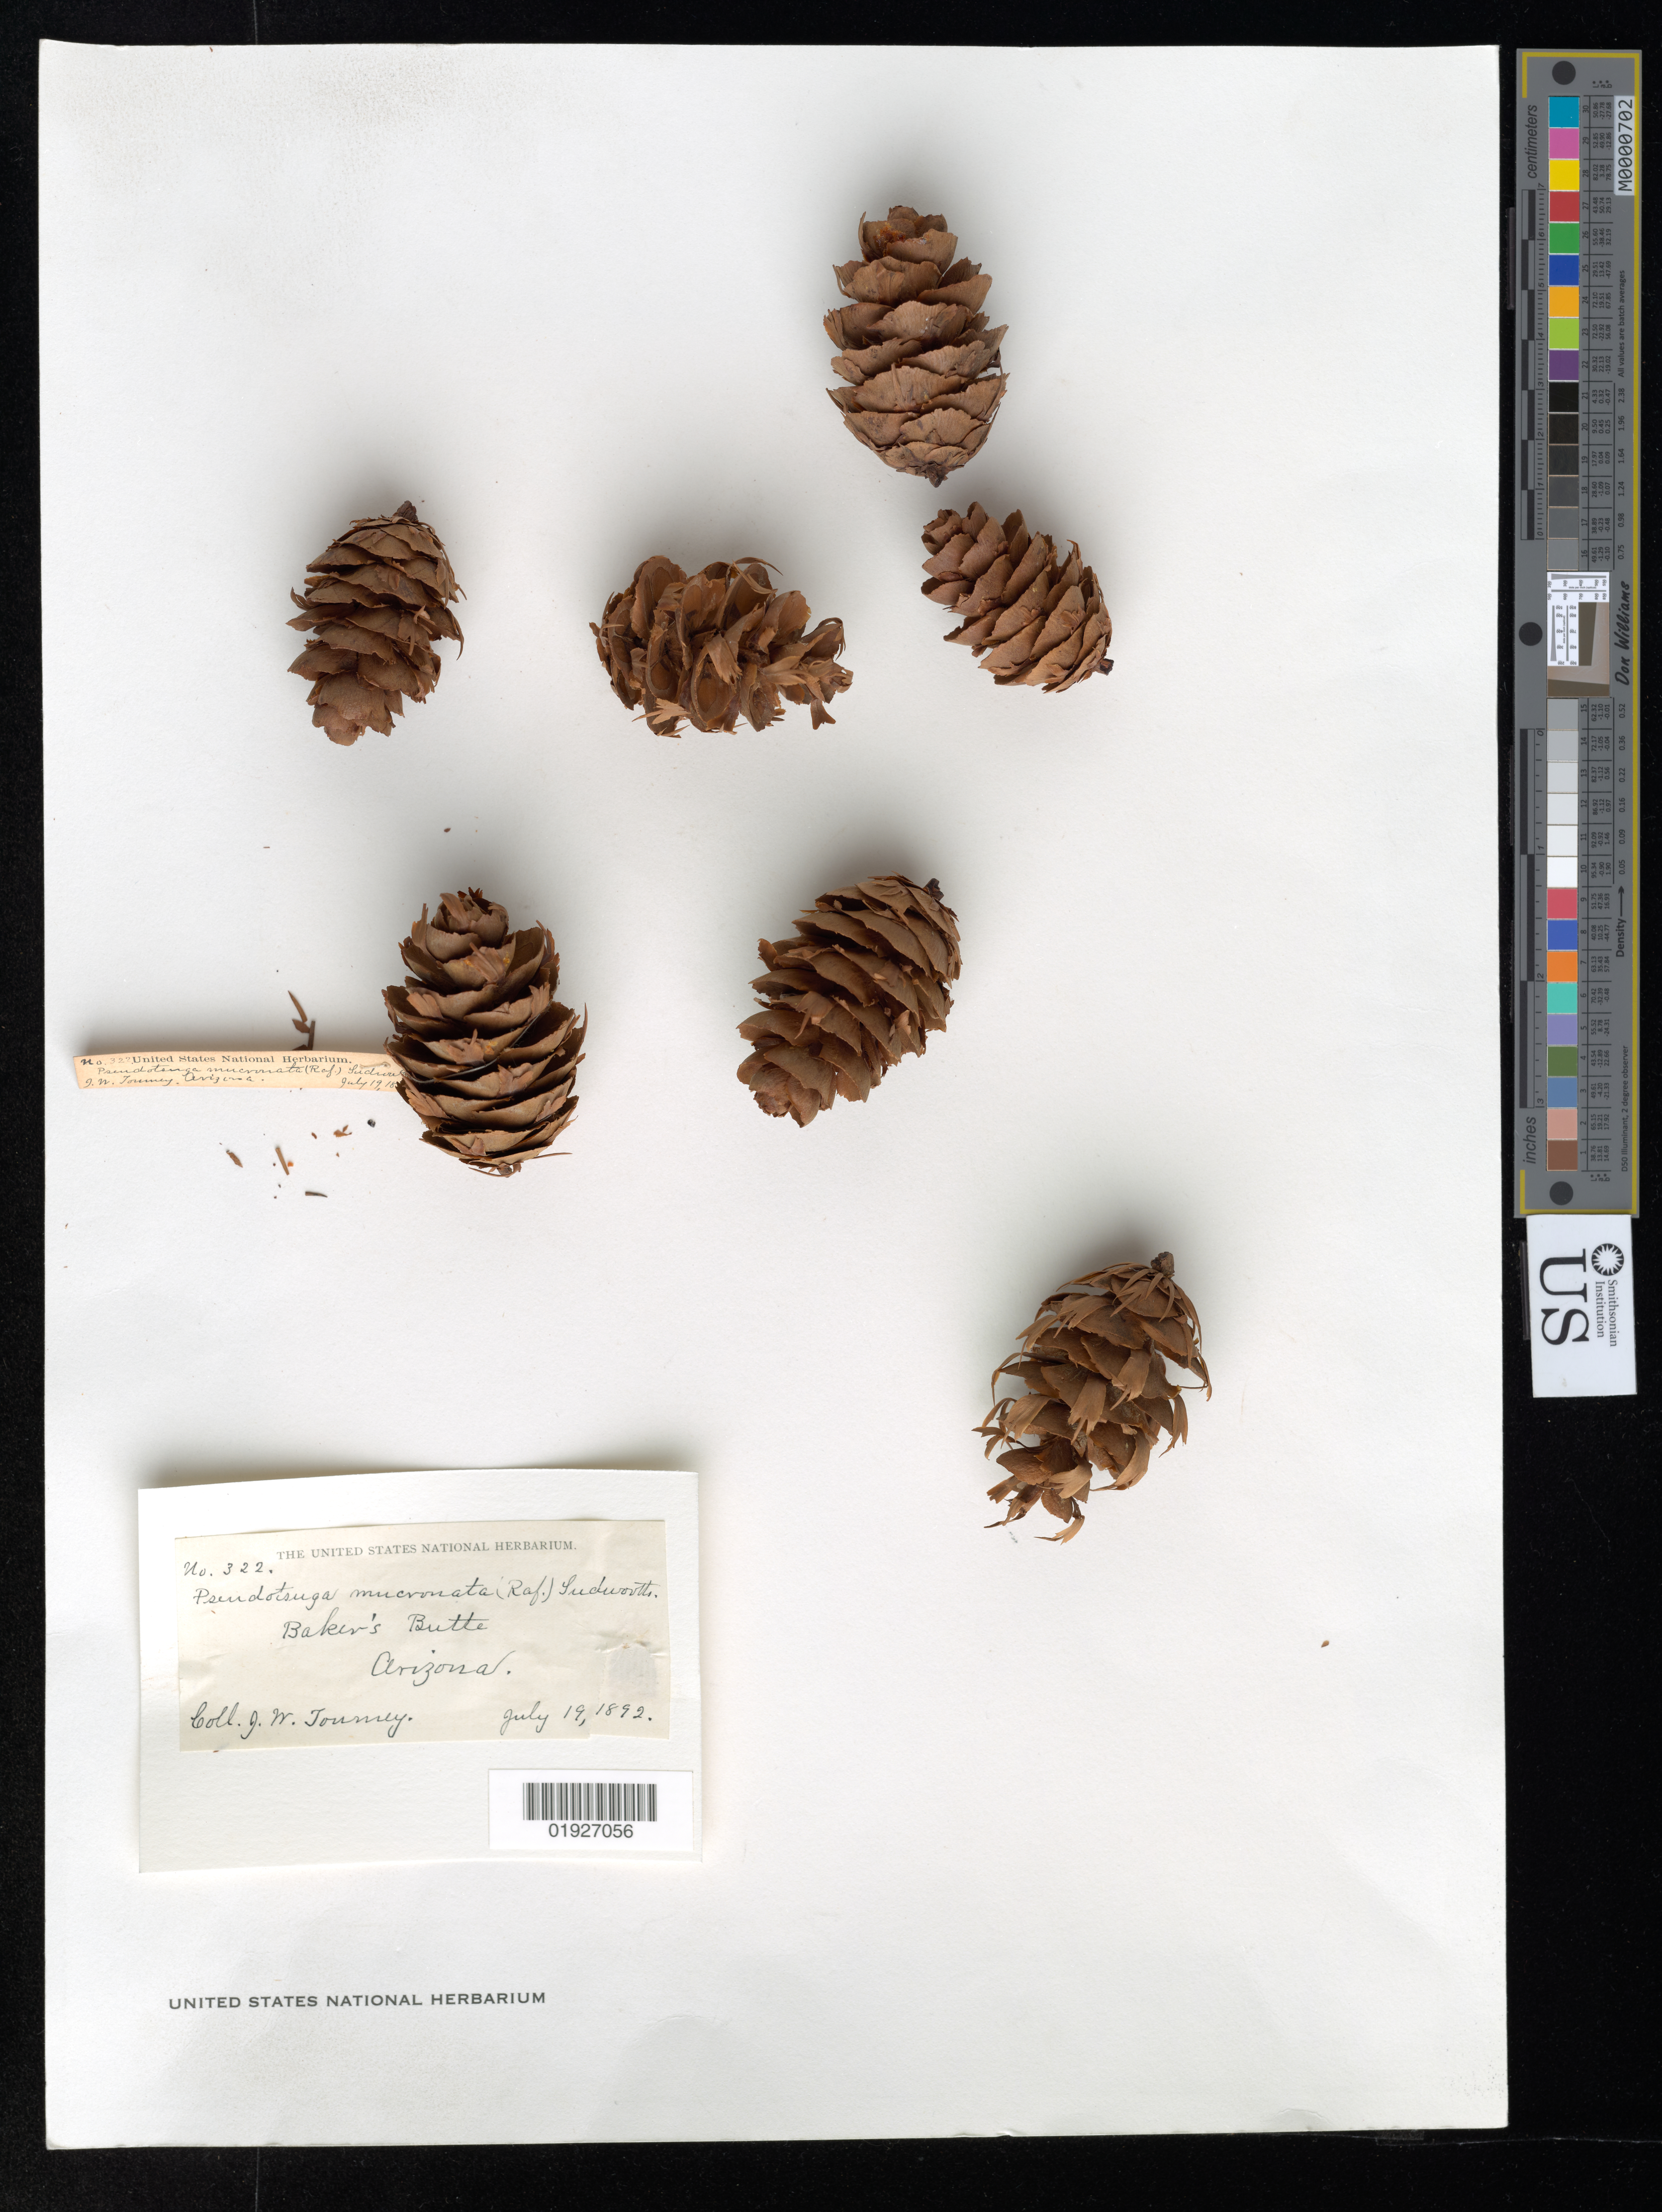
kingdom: Plantae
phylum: Tracheophyta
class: Pinopsida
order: Pinales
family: Pinaceae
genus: Pseudotsuga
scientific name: Pseudotsuga taxifolia var. glauca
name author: Sudw.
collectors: J. W. Toumey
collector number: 322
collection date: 1892-07-19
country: United States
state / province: Arizona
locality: Bakers Butte